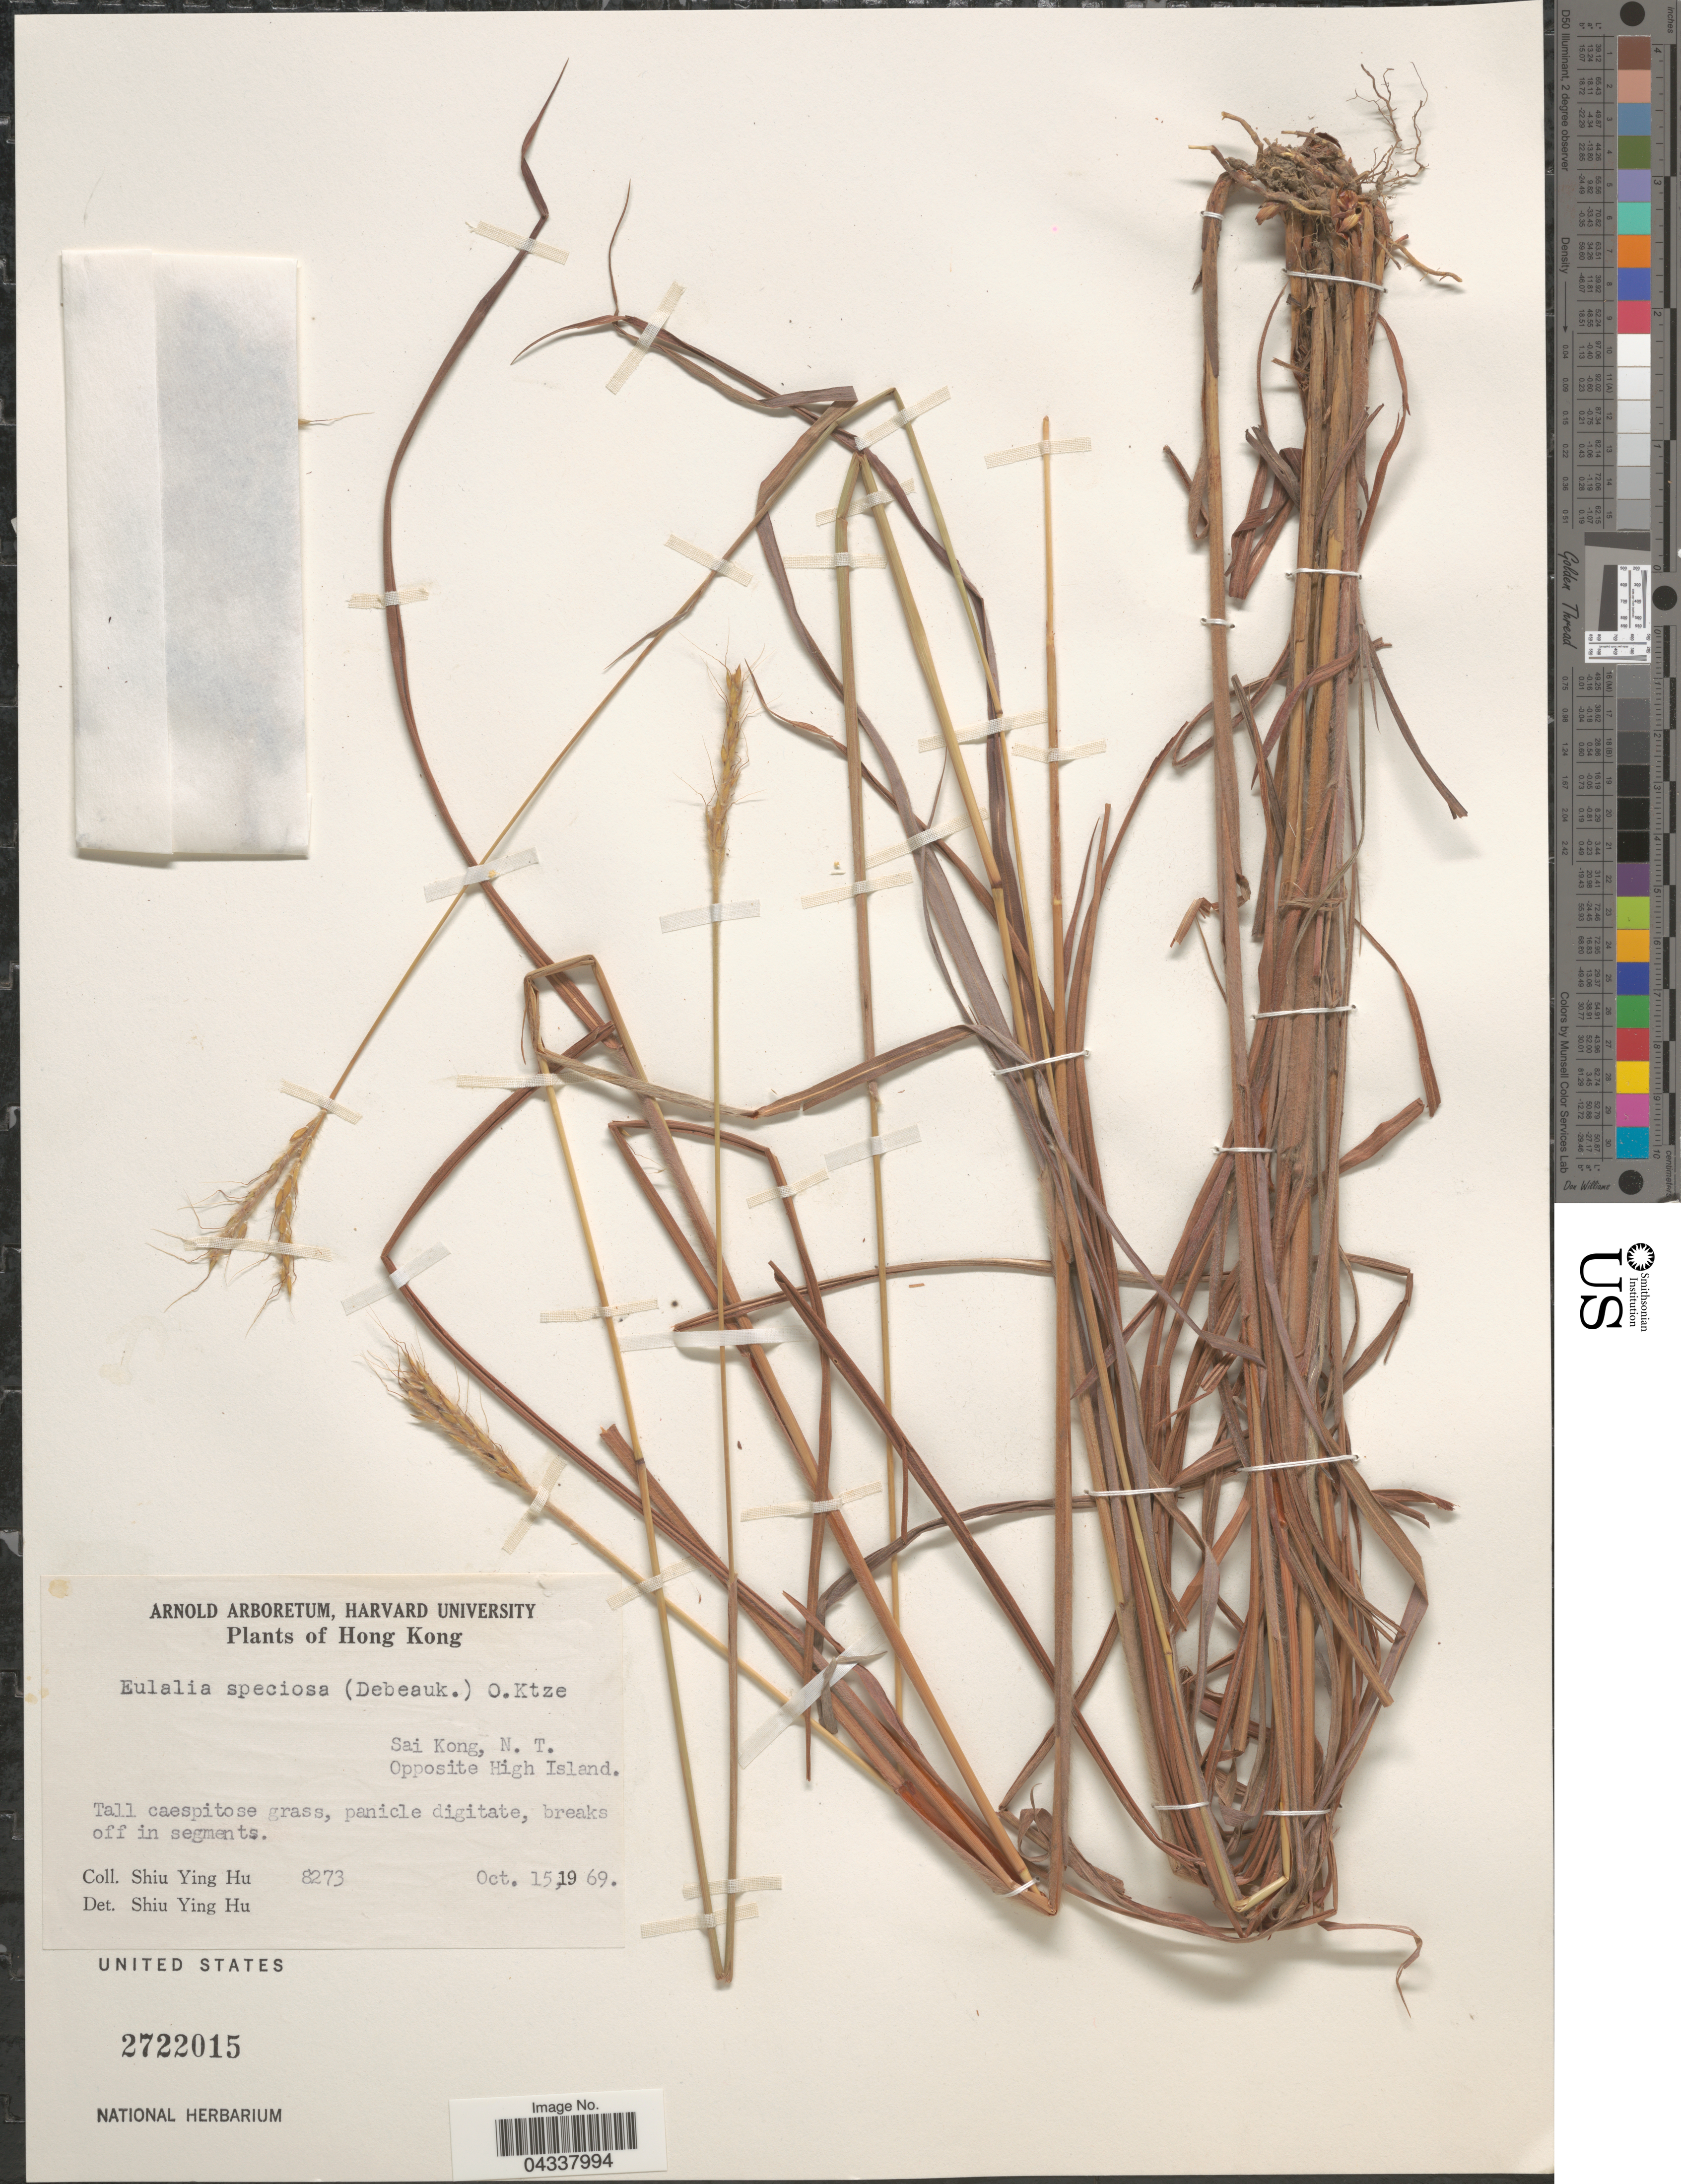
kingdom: Plantae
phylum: Tracheophyta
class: Liliopsida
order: Poales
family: Poaceae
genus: Pseudopogonatherum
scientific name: Pseudopogonatherum speciosum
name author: (Debeaux) Ohwi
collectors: S. Y. Hu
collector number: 8273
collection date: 1969-10-15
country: China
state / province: Hong Kong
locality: Sai Kong, N.T. Opposite High Island.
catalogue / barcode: US 2722015